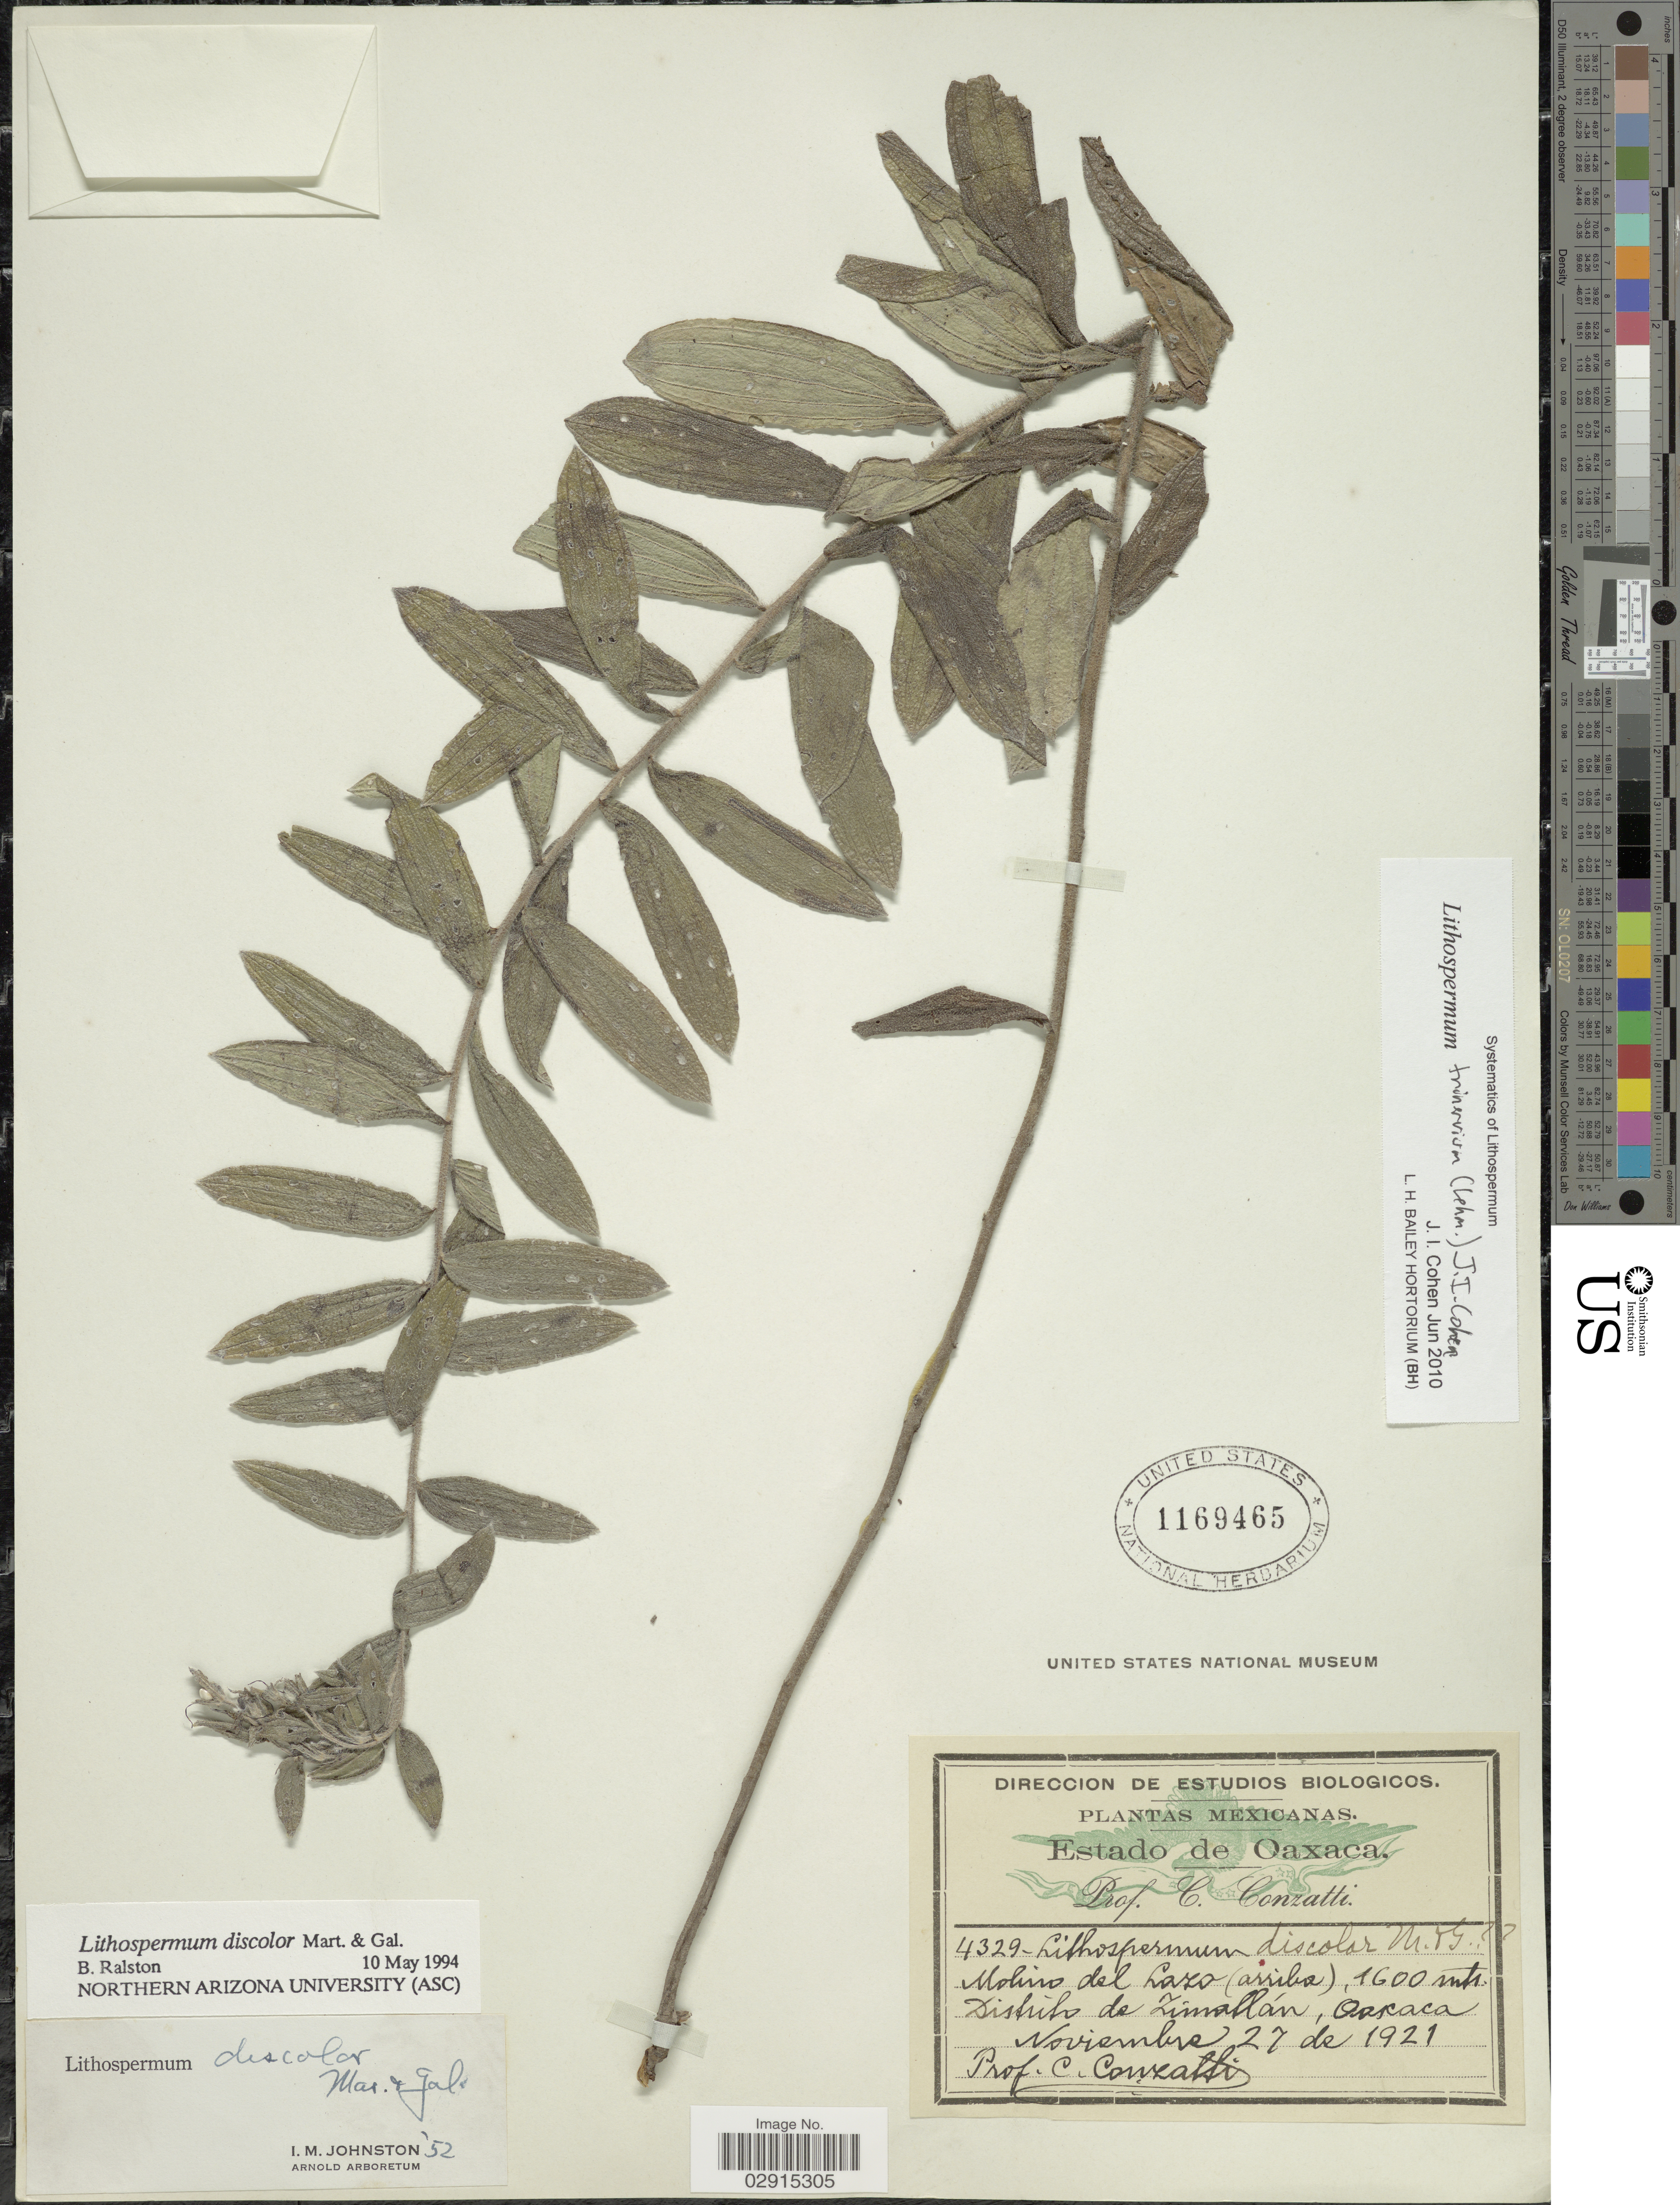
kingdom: Plantae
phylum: Tracheophyta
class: Magnoliopsida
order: Boraginales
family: Boraginaceae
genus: Lithospermum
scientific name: Lithospermum trinervium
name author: (Lehm.) J.I. Cohen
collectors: C. Conzatti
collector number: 4329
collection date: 1921-11-27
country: Mexico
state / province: Oaxaca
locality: Molino del Lazo (arriba). Distribo de Zimallán.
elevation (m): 1600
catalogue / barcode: US 1169465